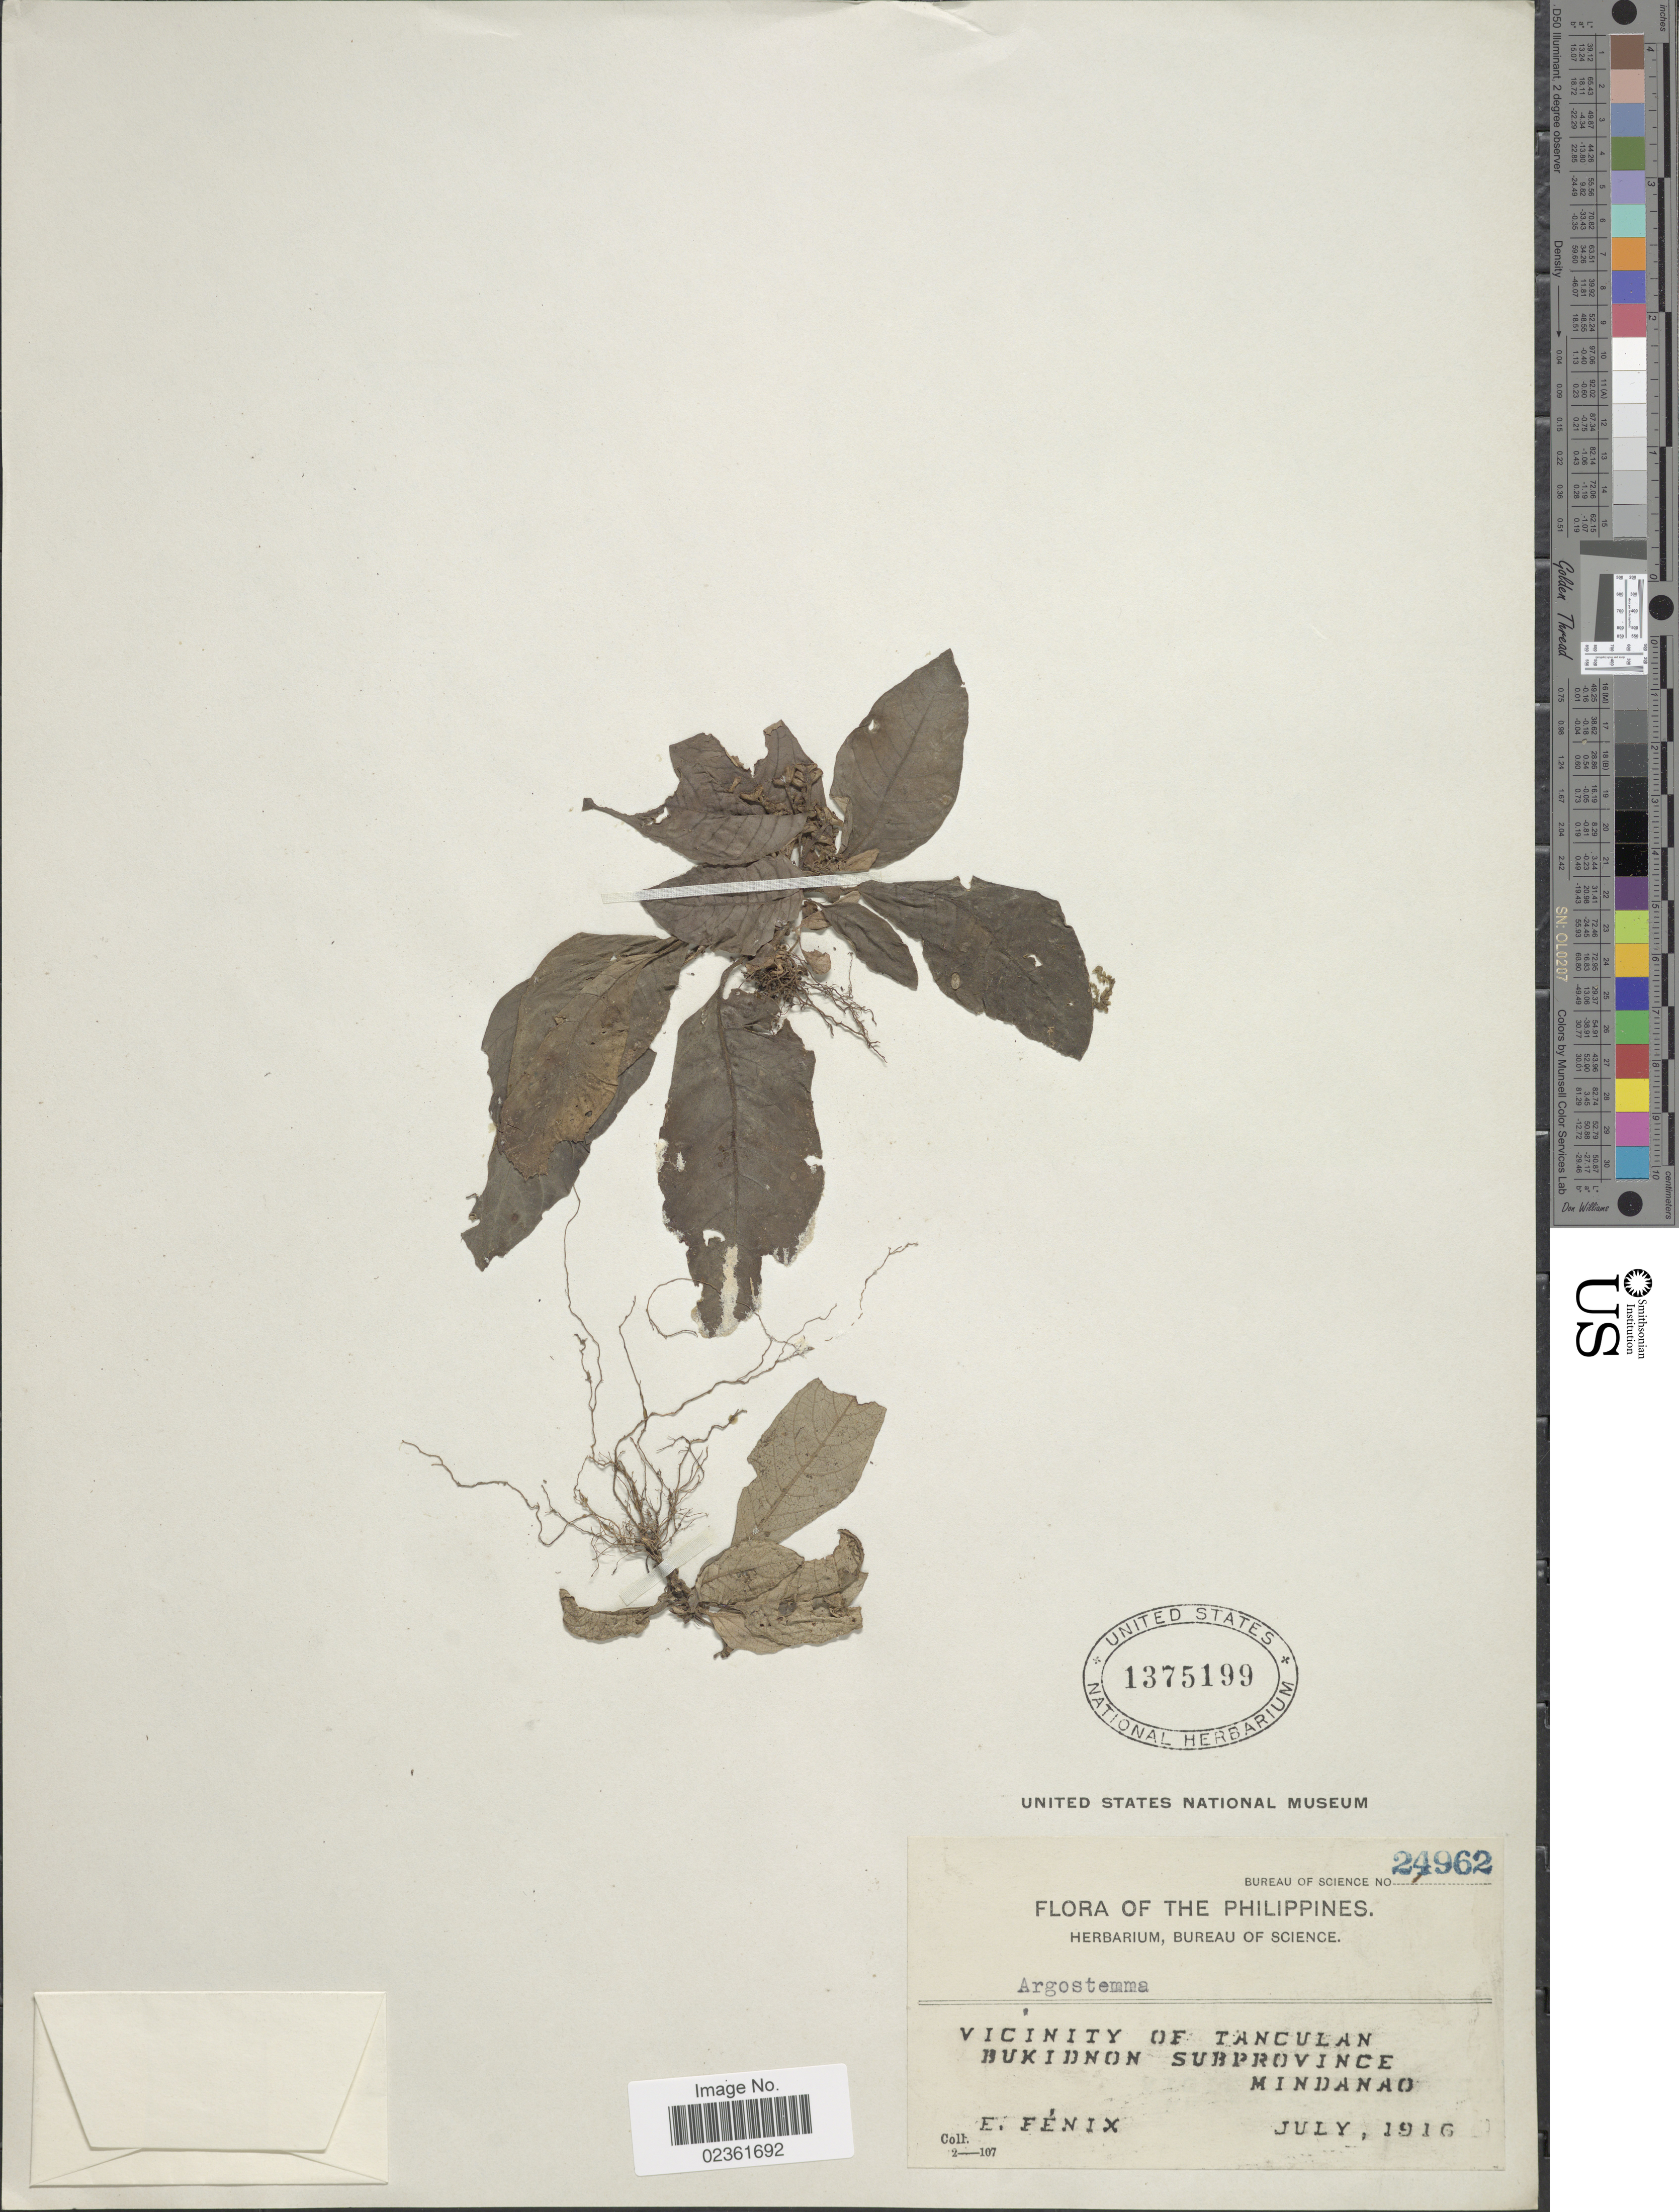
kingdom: Plantae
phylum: Tracheophyta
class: Magnoliopsida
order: Gentianales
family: Rubiaceae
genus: Argostemma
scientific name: Argostemma sp.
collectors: E. Fénix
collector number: Bureau of Science 24962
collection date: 1916-07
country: Philippines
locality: Vicinity of Tanculan, Bukidnon Subprovince, Mindanao.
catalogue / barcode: US 1375199